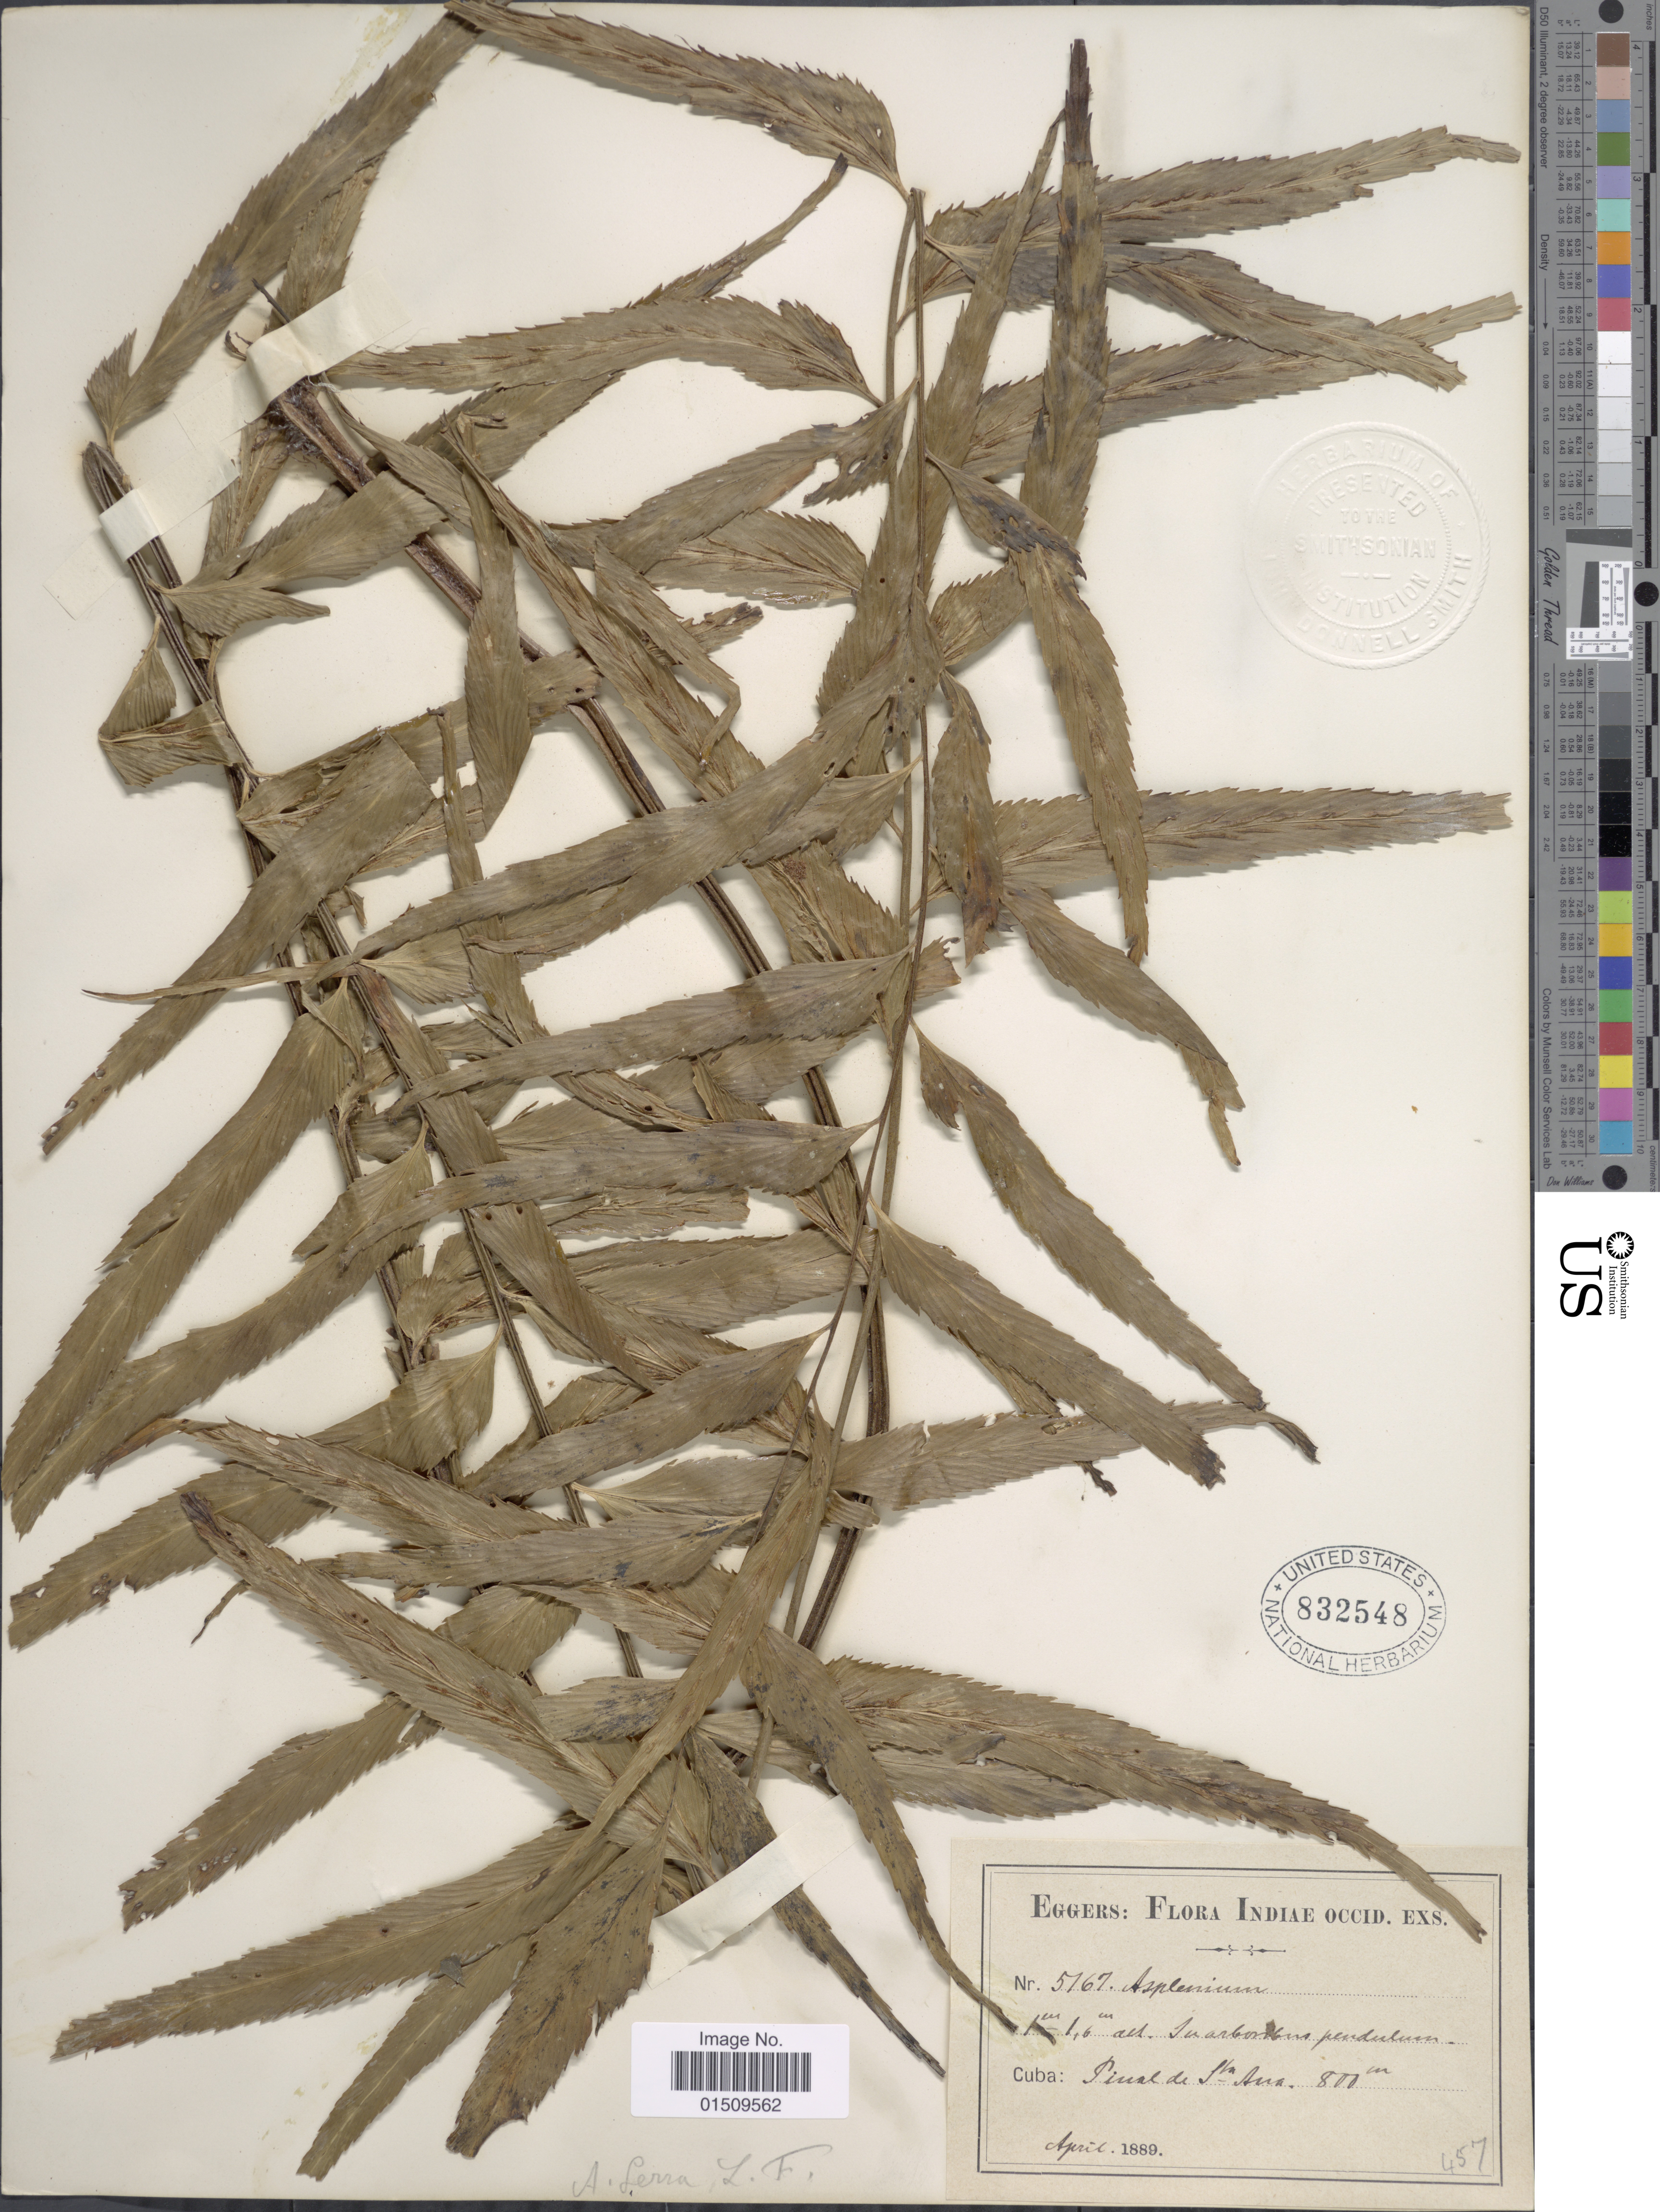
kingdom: Plantae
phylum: Tracheophyta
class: Polypodiopsida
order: Polypodiales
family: Aspleniaceae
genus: Asplenium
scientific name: Asplenium serra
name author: Langsd. & Fisch.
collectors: -. Eggers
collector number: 5167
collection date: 1889-04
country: Cuba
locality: Pinal de Sta. Ana.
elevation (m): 800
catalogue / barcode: US 832548